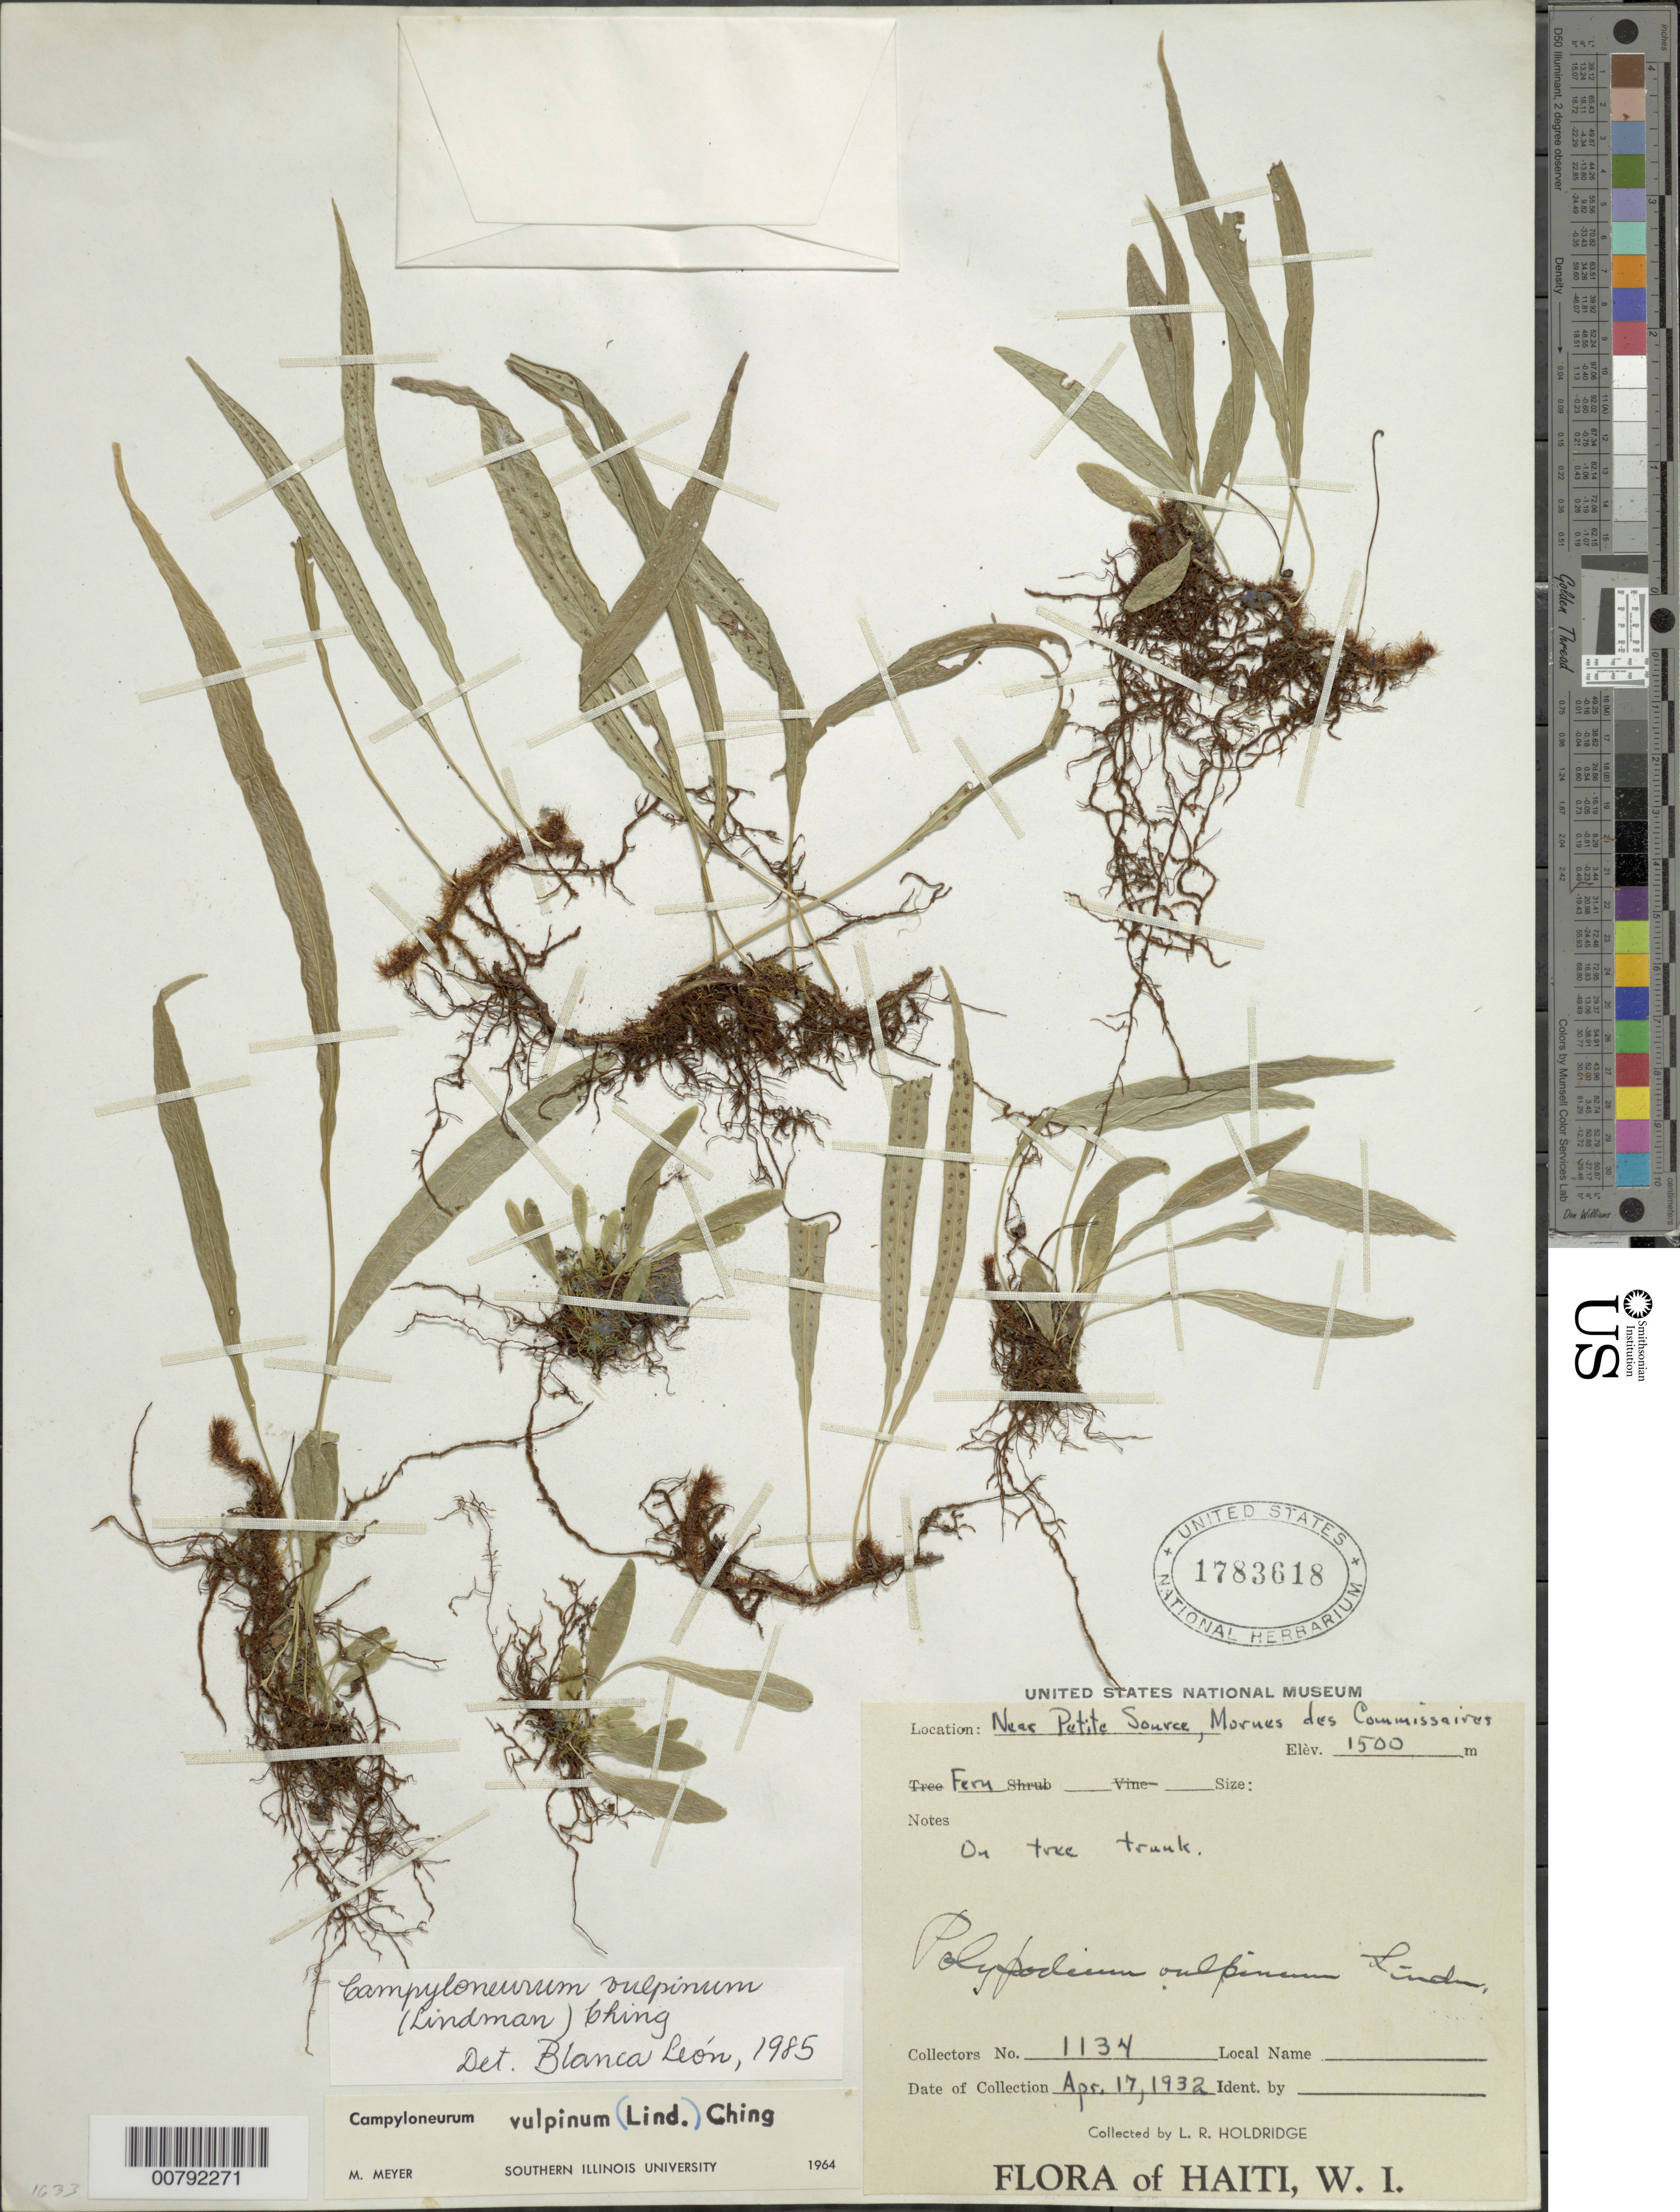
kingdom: Plantae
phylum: Tracheophyta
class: Polypodiopsida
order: Polypodiales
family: Polypodiaceae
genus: Campyloneurum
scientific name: Campyloneurum vulpinum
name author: (Lindm.) Ching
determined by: León, B.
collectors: L. Holdridge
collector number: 1134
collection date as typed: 17 Apr 1942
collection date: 1942-04-17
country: Haiti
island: Hispaniola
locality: Petite Source, Mornes des Commissaires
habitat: On tree trunk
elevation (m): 1500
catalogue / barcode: US 1783618